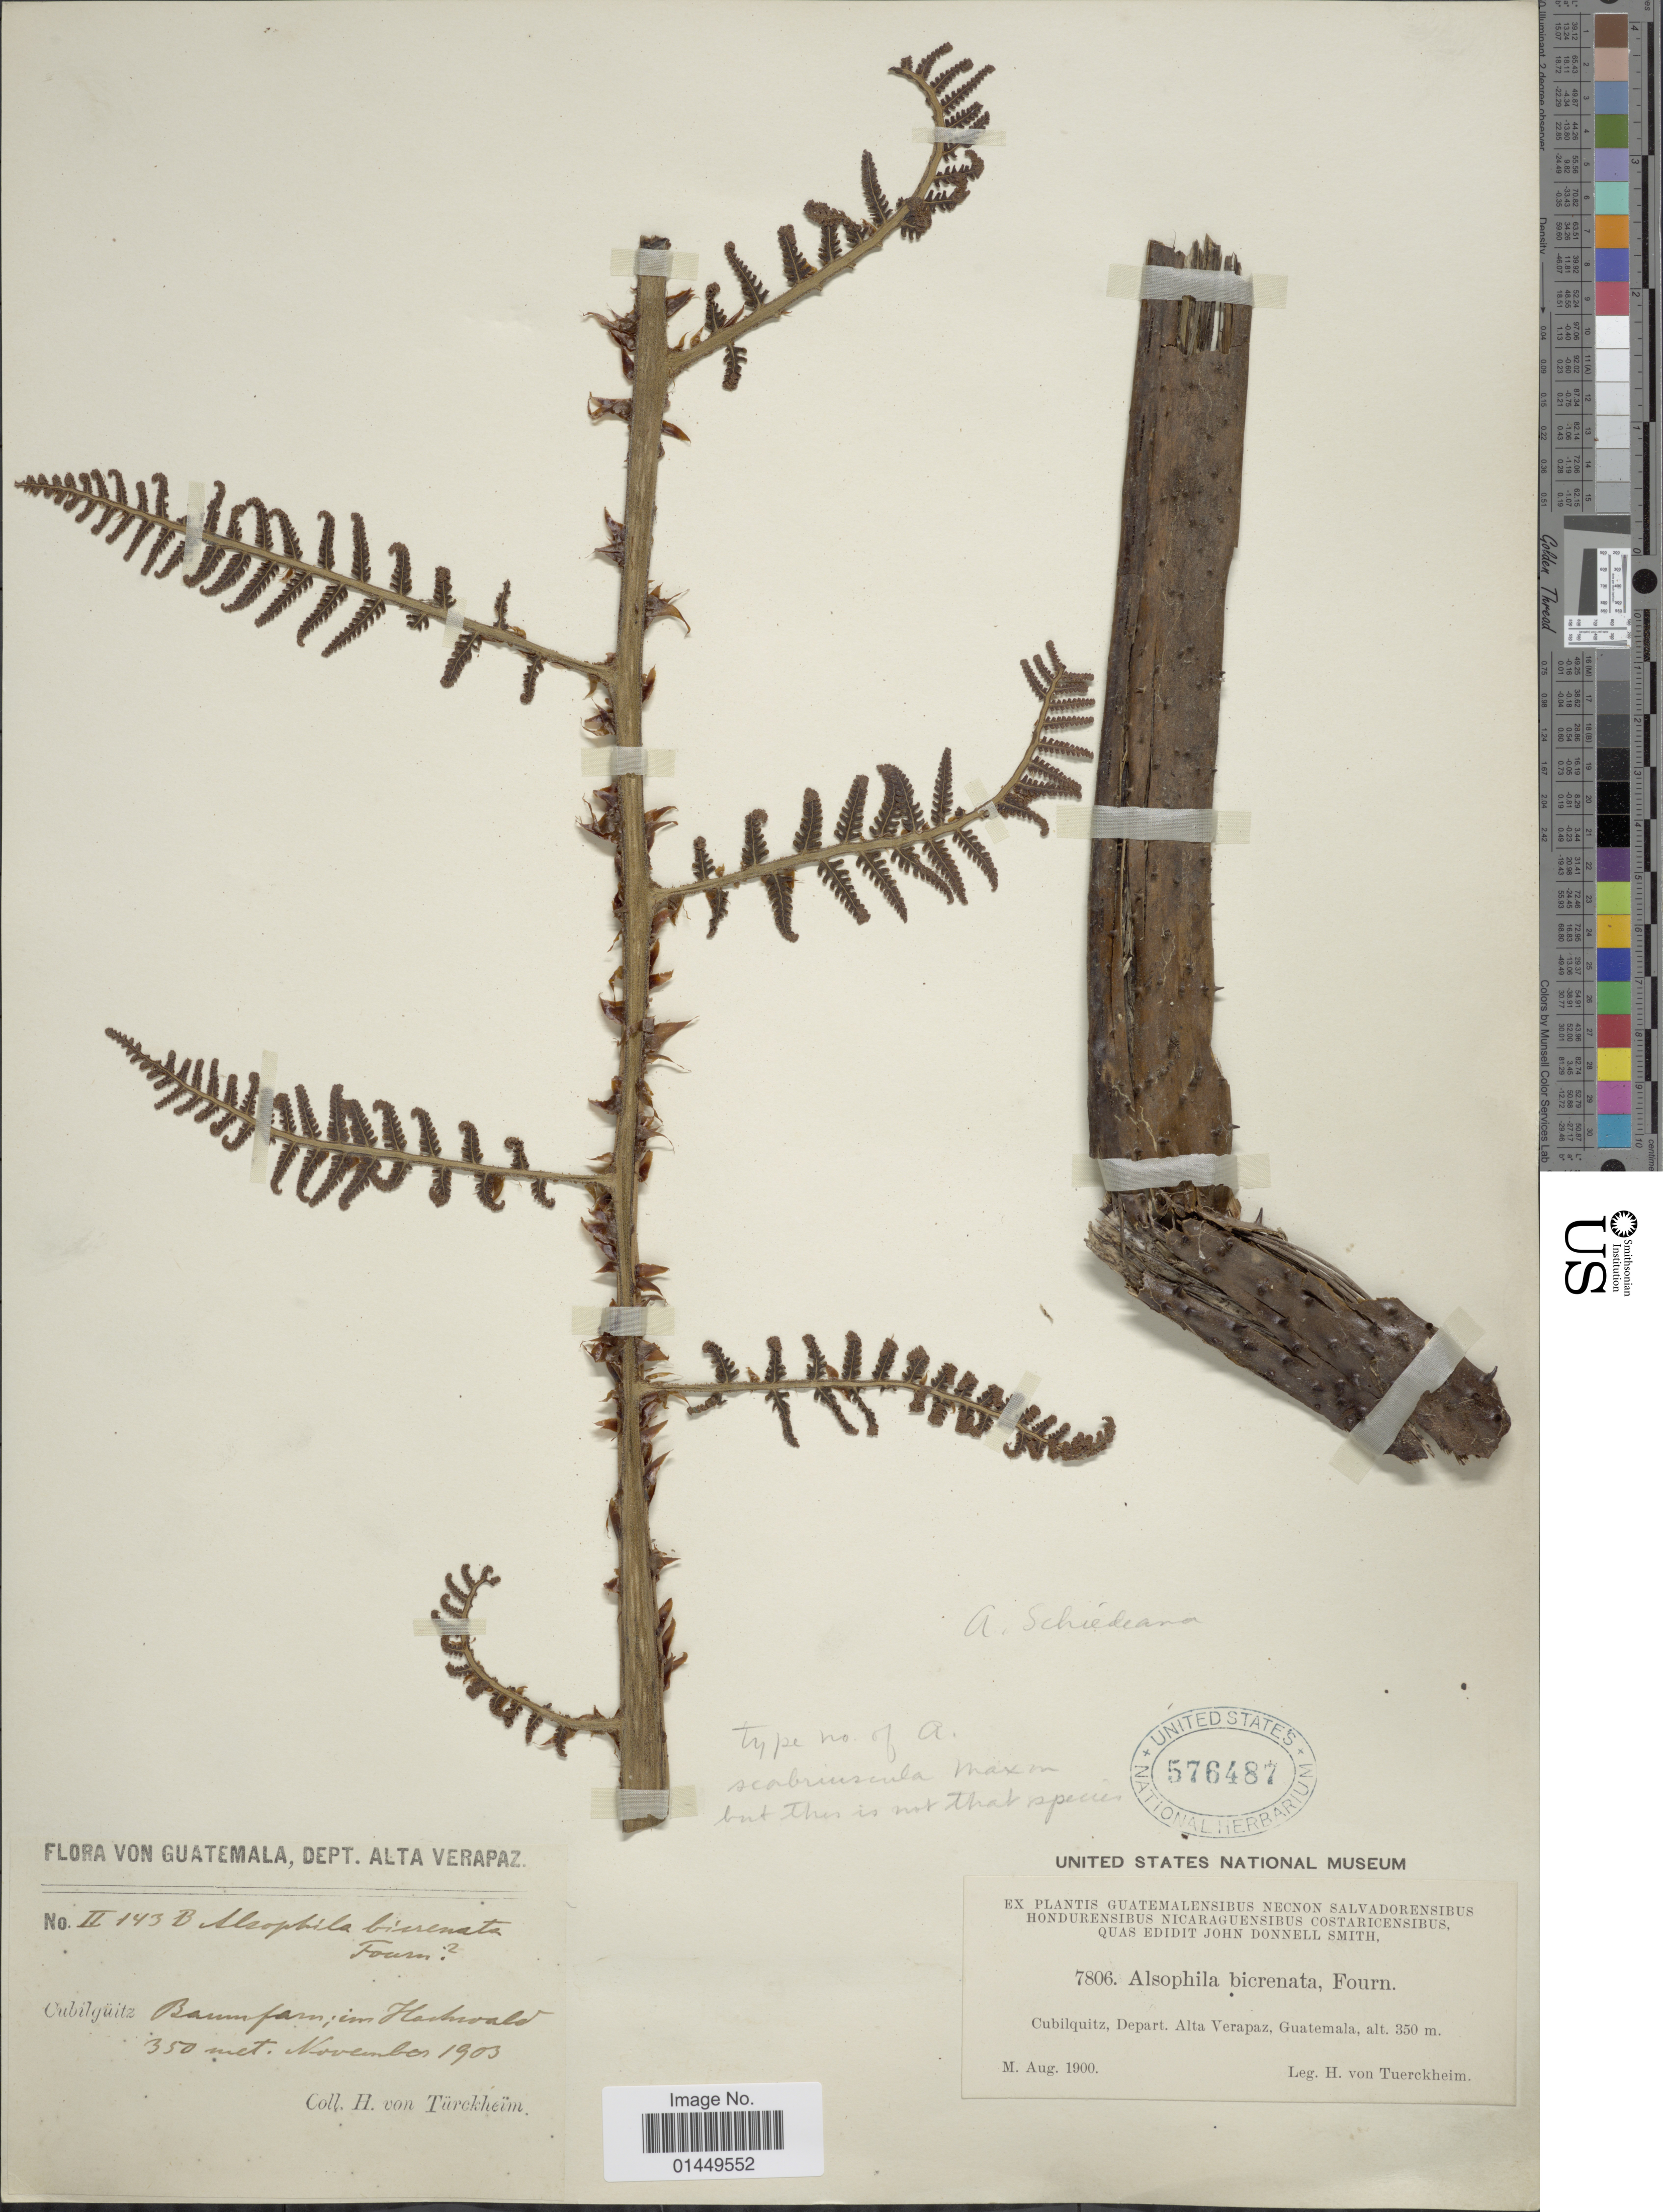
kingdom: Plantae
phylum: Tracheophyta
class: Polypodiopsida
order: Cyatheales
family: Cyatheaceae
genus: Cyathea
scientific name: Cyathea schiedeana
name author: (C. Presl) Domin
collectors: H. von Türckheim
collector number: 7806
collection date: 1900-08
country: Guatemala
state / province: Alta Verapaz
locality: Cubilquitz, Depart. Alta Verapaz, Guatemala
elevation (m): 350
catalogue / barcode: US 576487